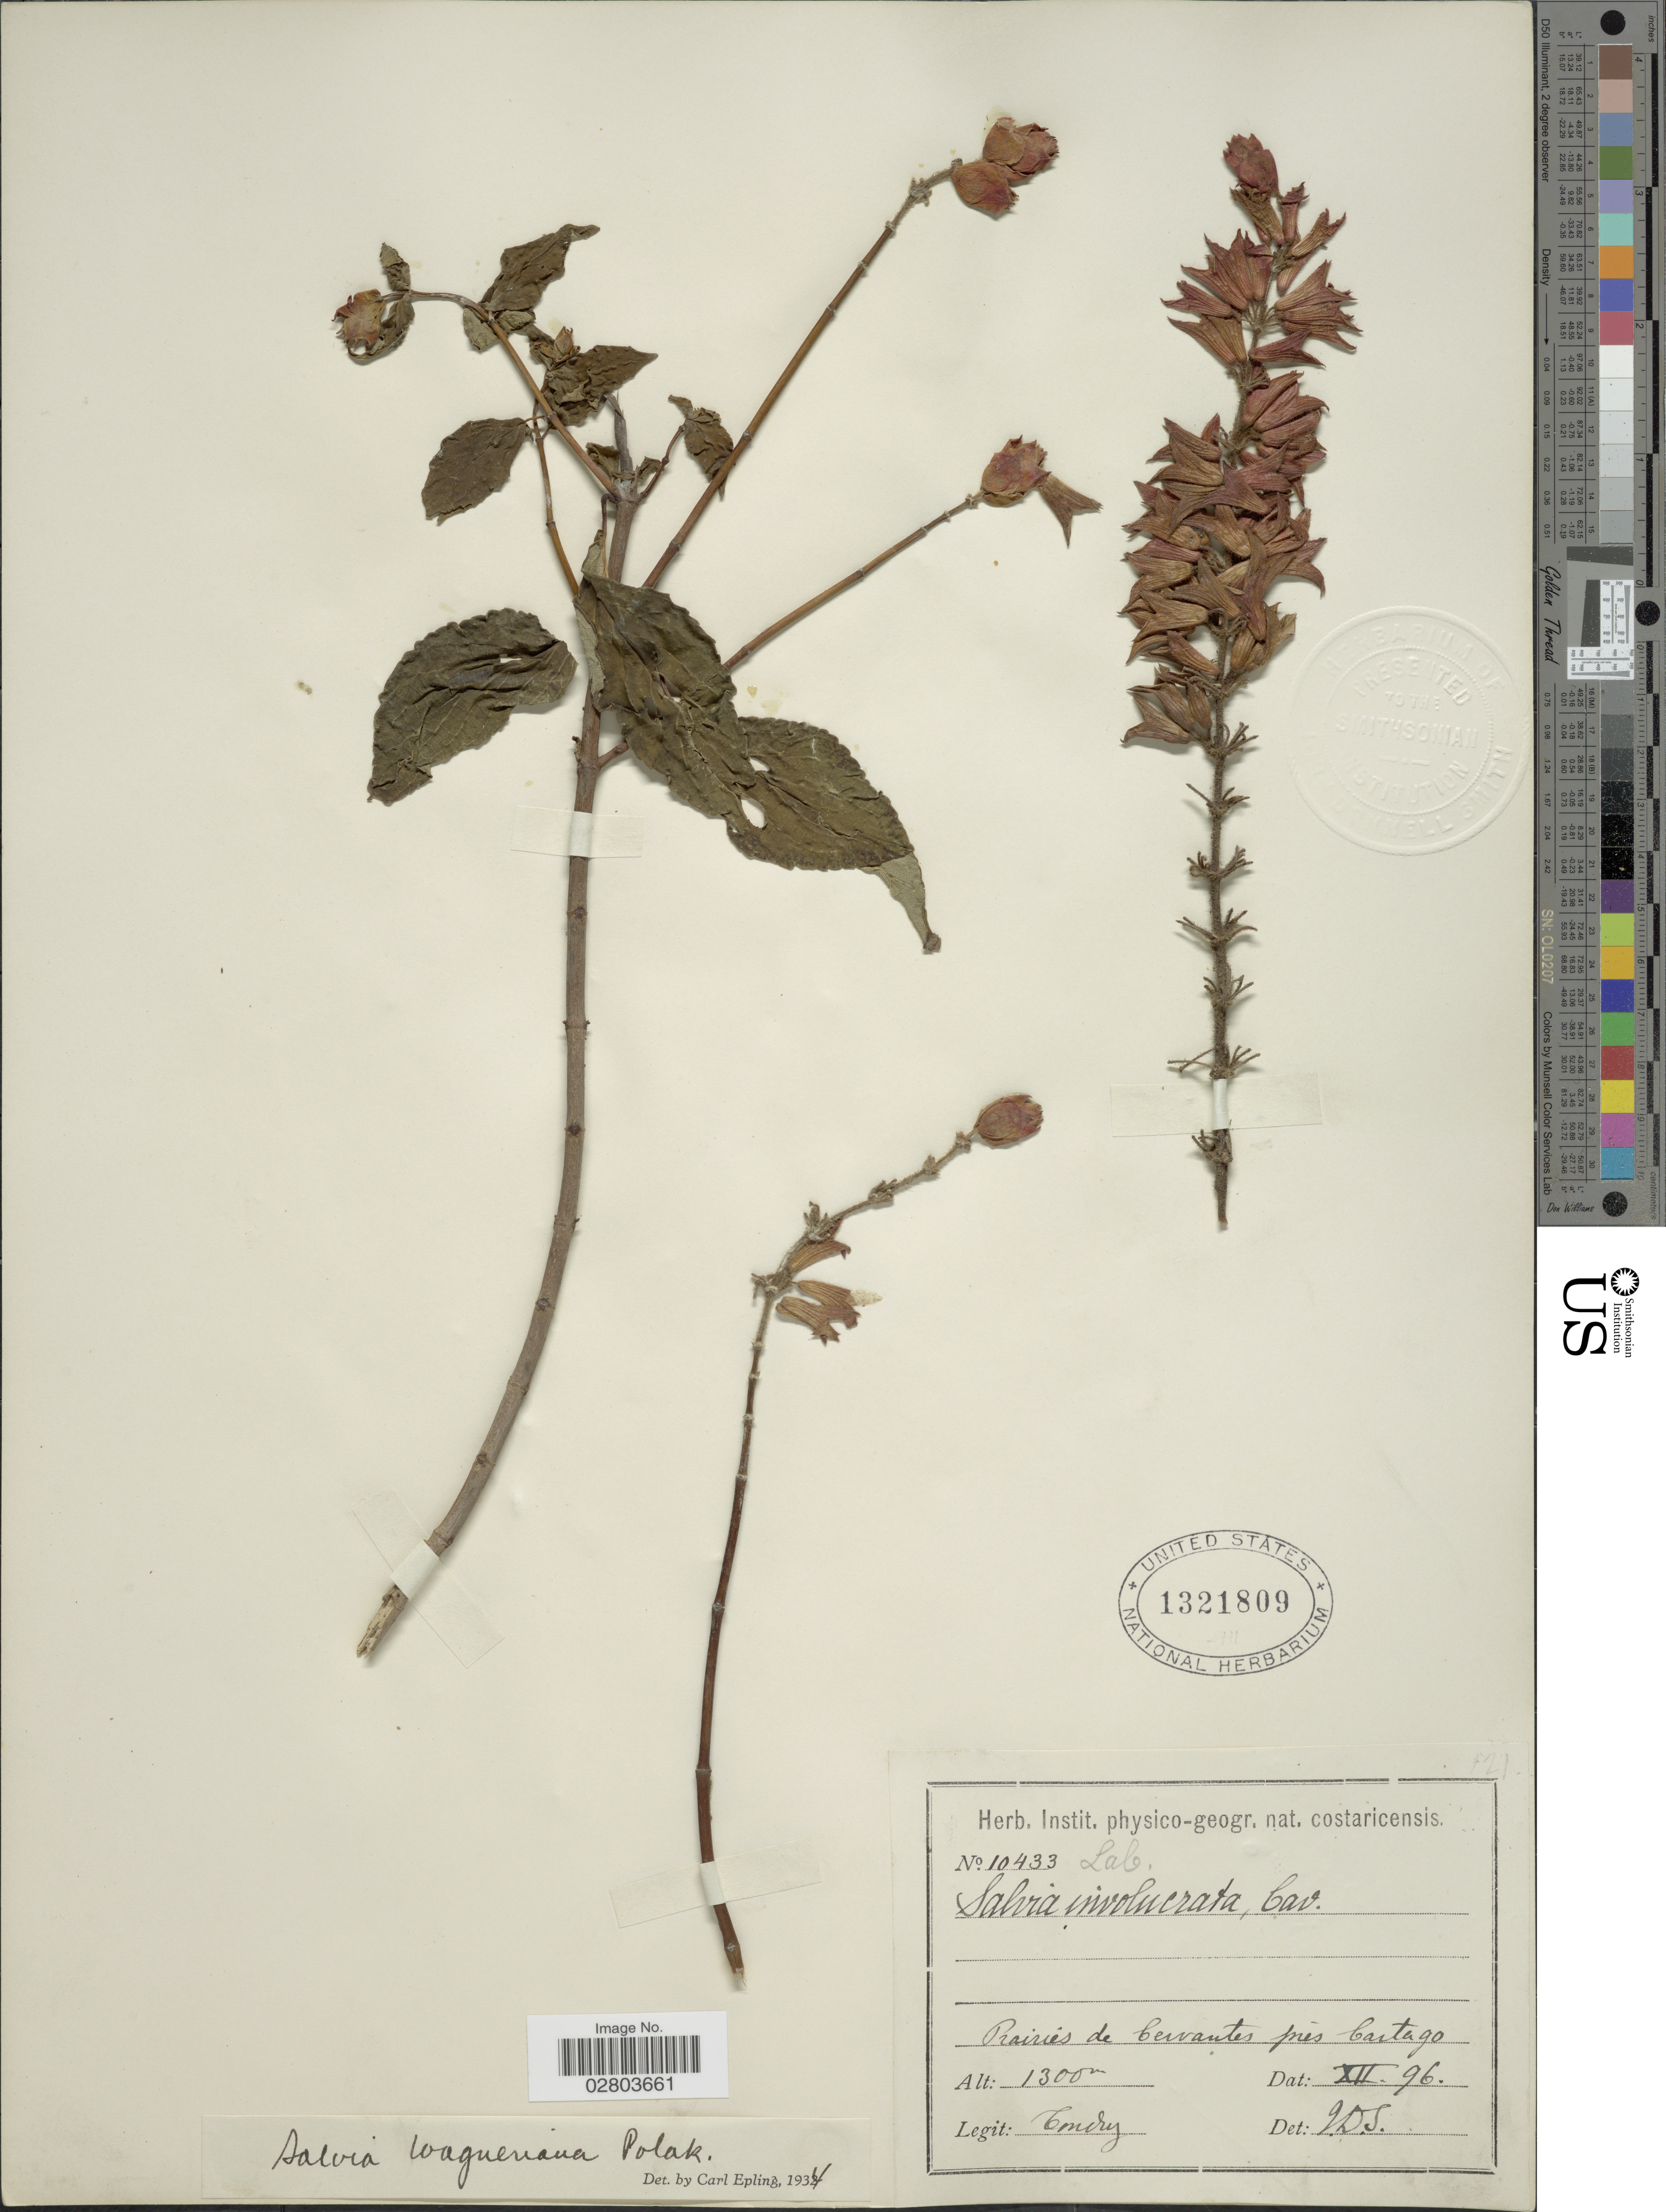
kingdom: Plantae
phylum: Tracheophyta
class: Magnoliopsida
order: Lamiales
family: Lamiaceae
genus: Salvia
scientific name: Salvia wagneriana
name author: Pol.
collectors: Tonduz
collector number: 10433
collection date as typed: Transcribed d/m/y: /12/96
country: Costa Rica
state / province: Cartago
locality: Prairies de Cervantes prés Cartago.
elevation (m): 1300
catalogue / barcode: US 1321809